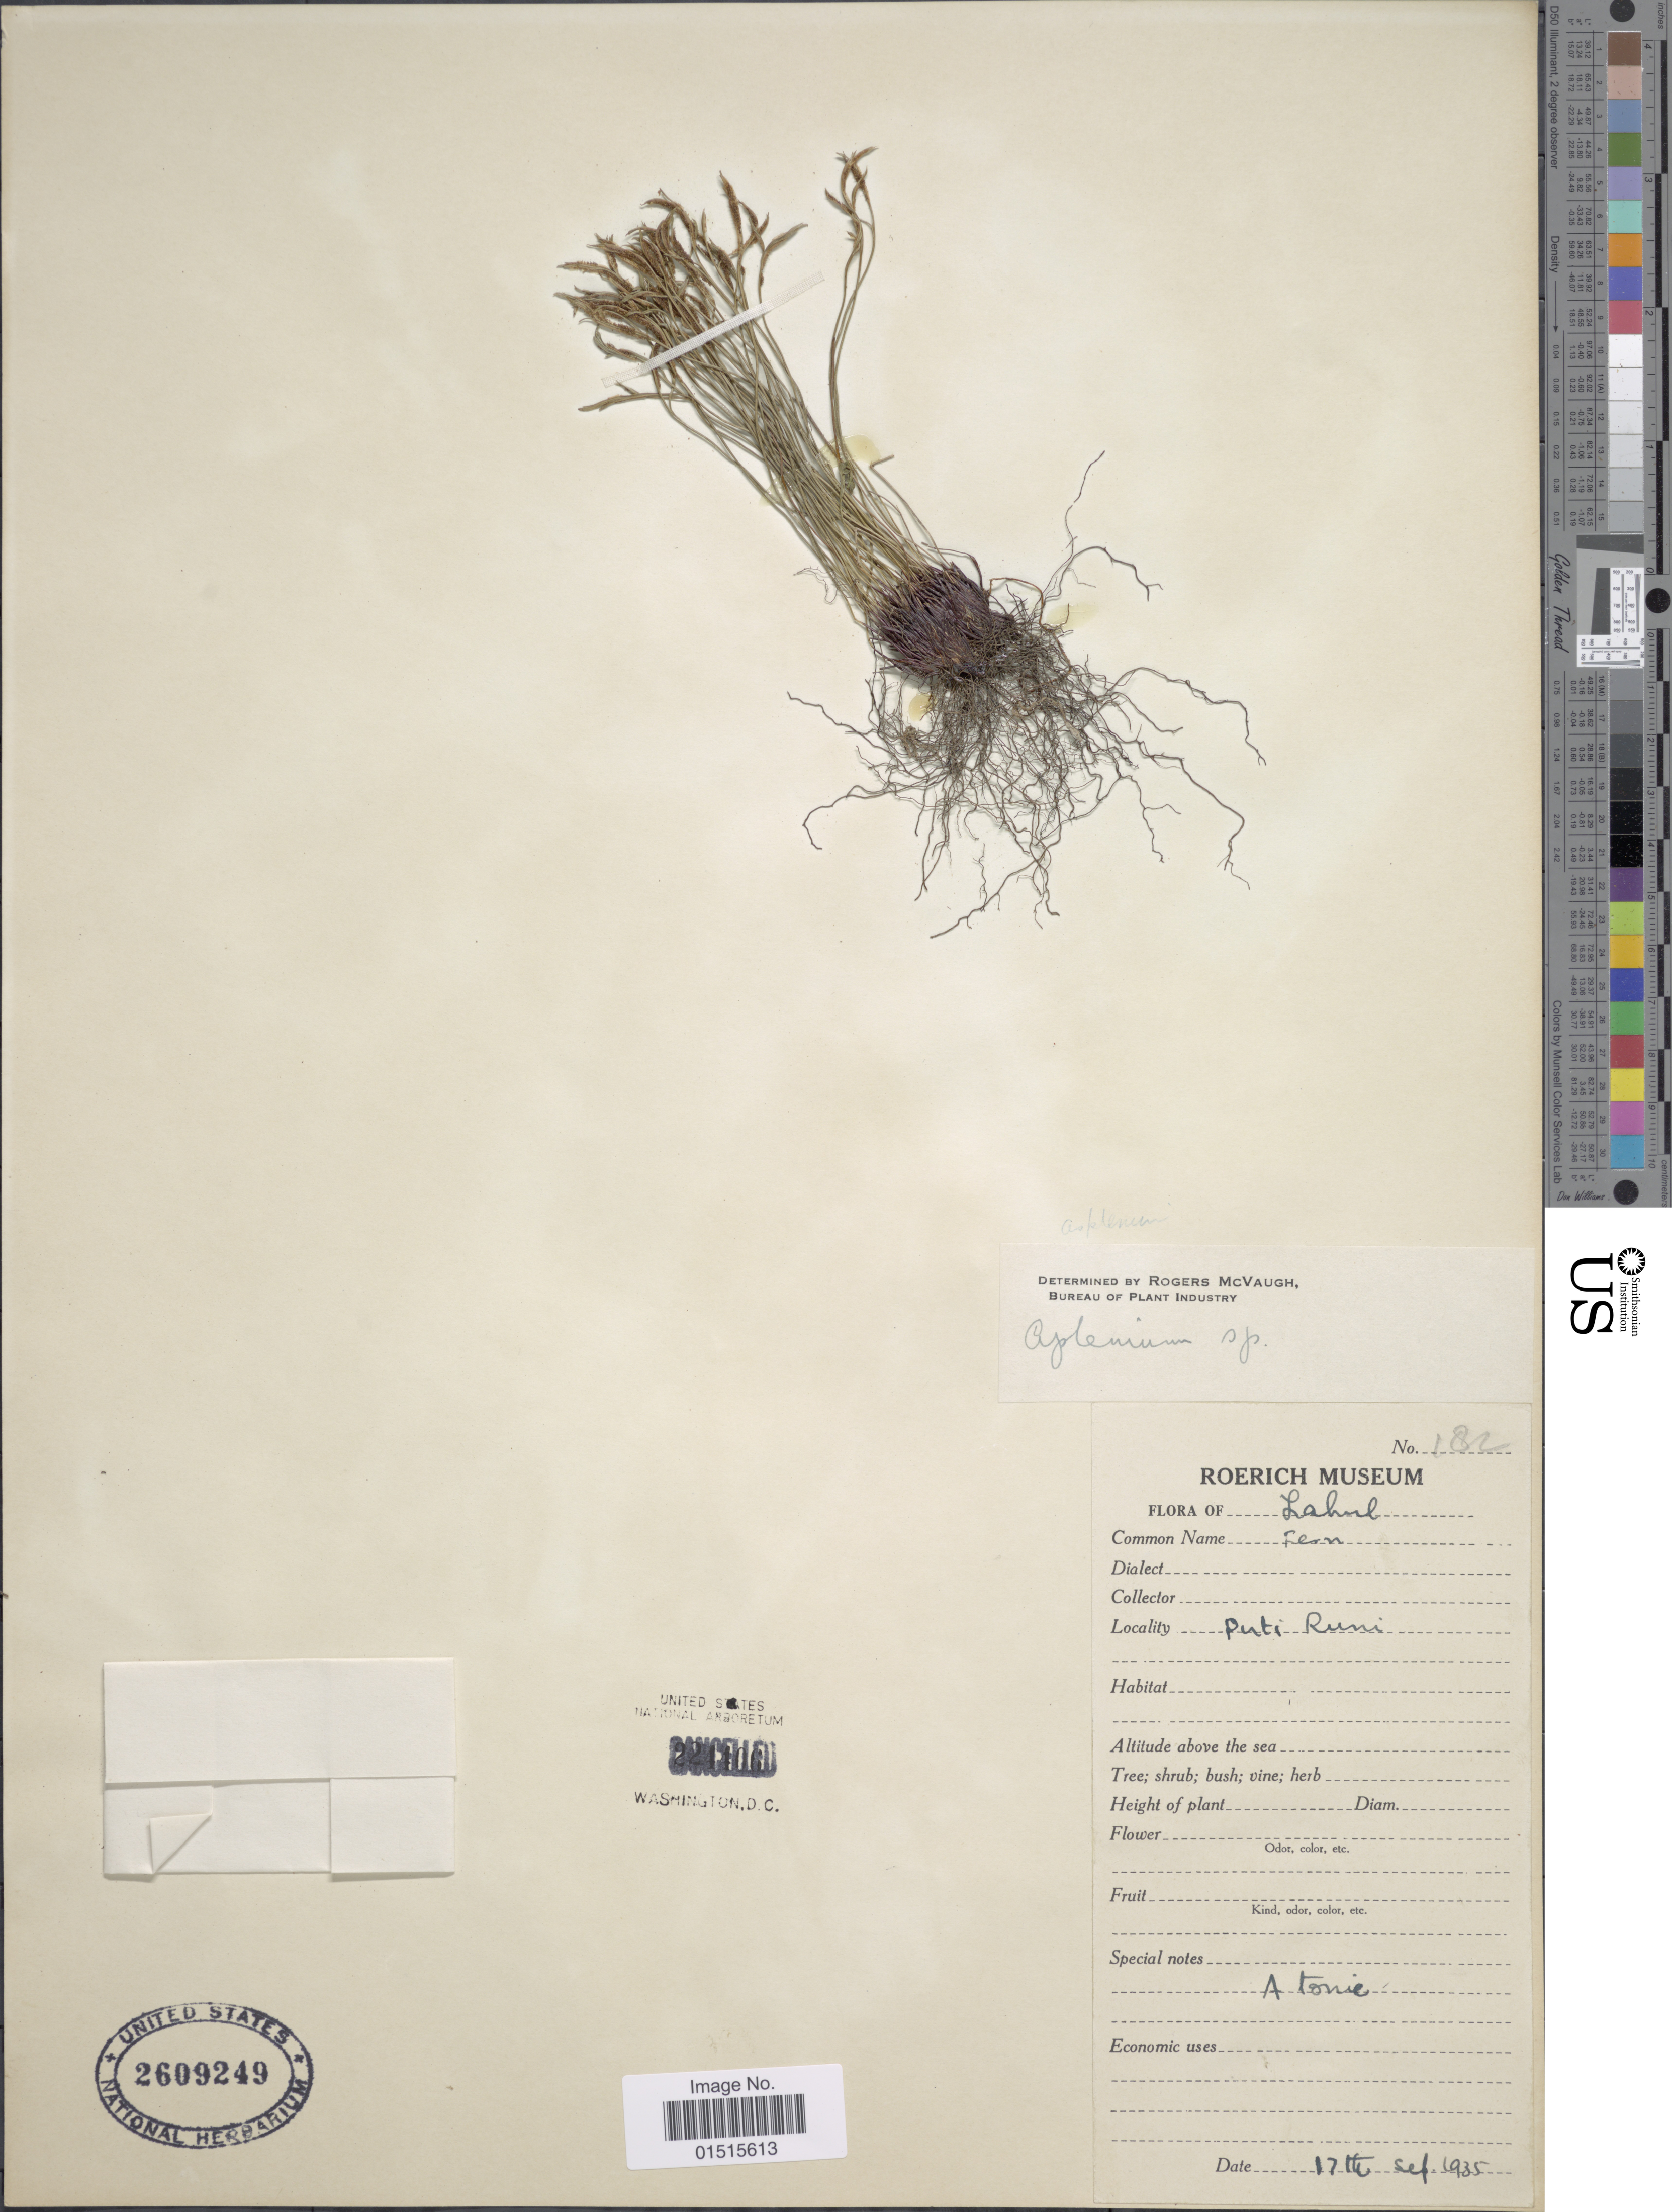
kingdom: Plantae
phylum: Tracheophyta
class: Polypodiopsida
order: Polypodiales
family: Aspleniaceae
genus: Asplenium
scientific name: Asplenium septentrionale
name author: (L.) Hoffm.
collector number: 182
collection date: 1935-09-17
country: India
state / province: Himachal Pradesh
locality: Lahul, Puti Runi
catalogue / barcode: US 2609249